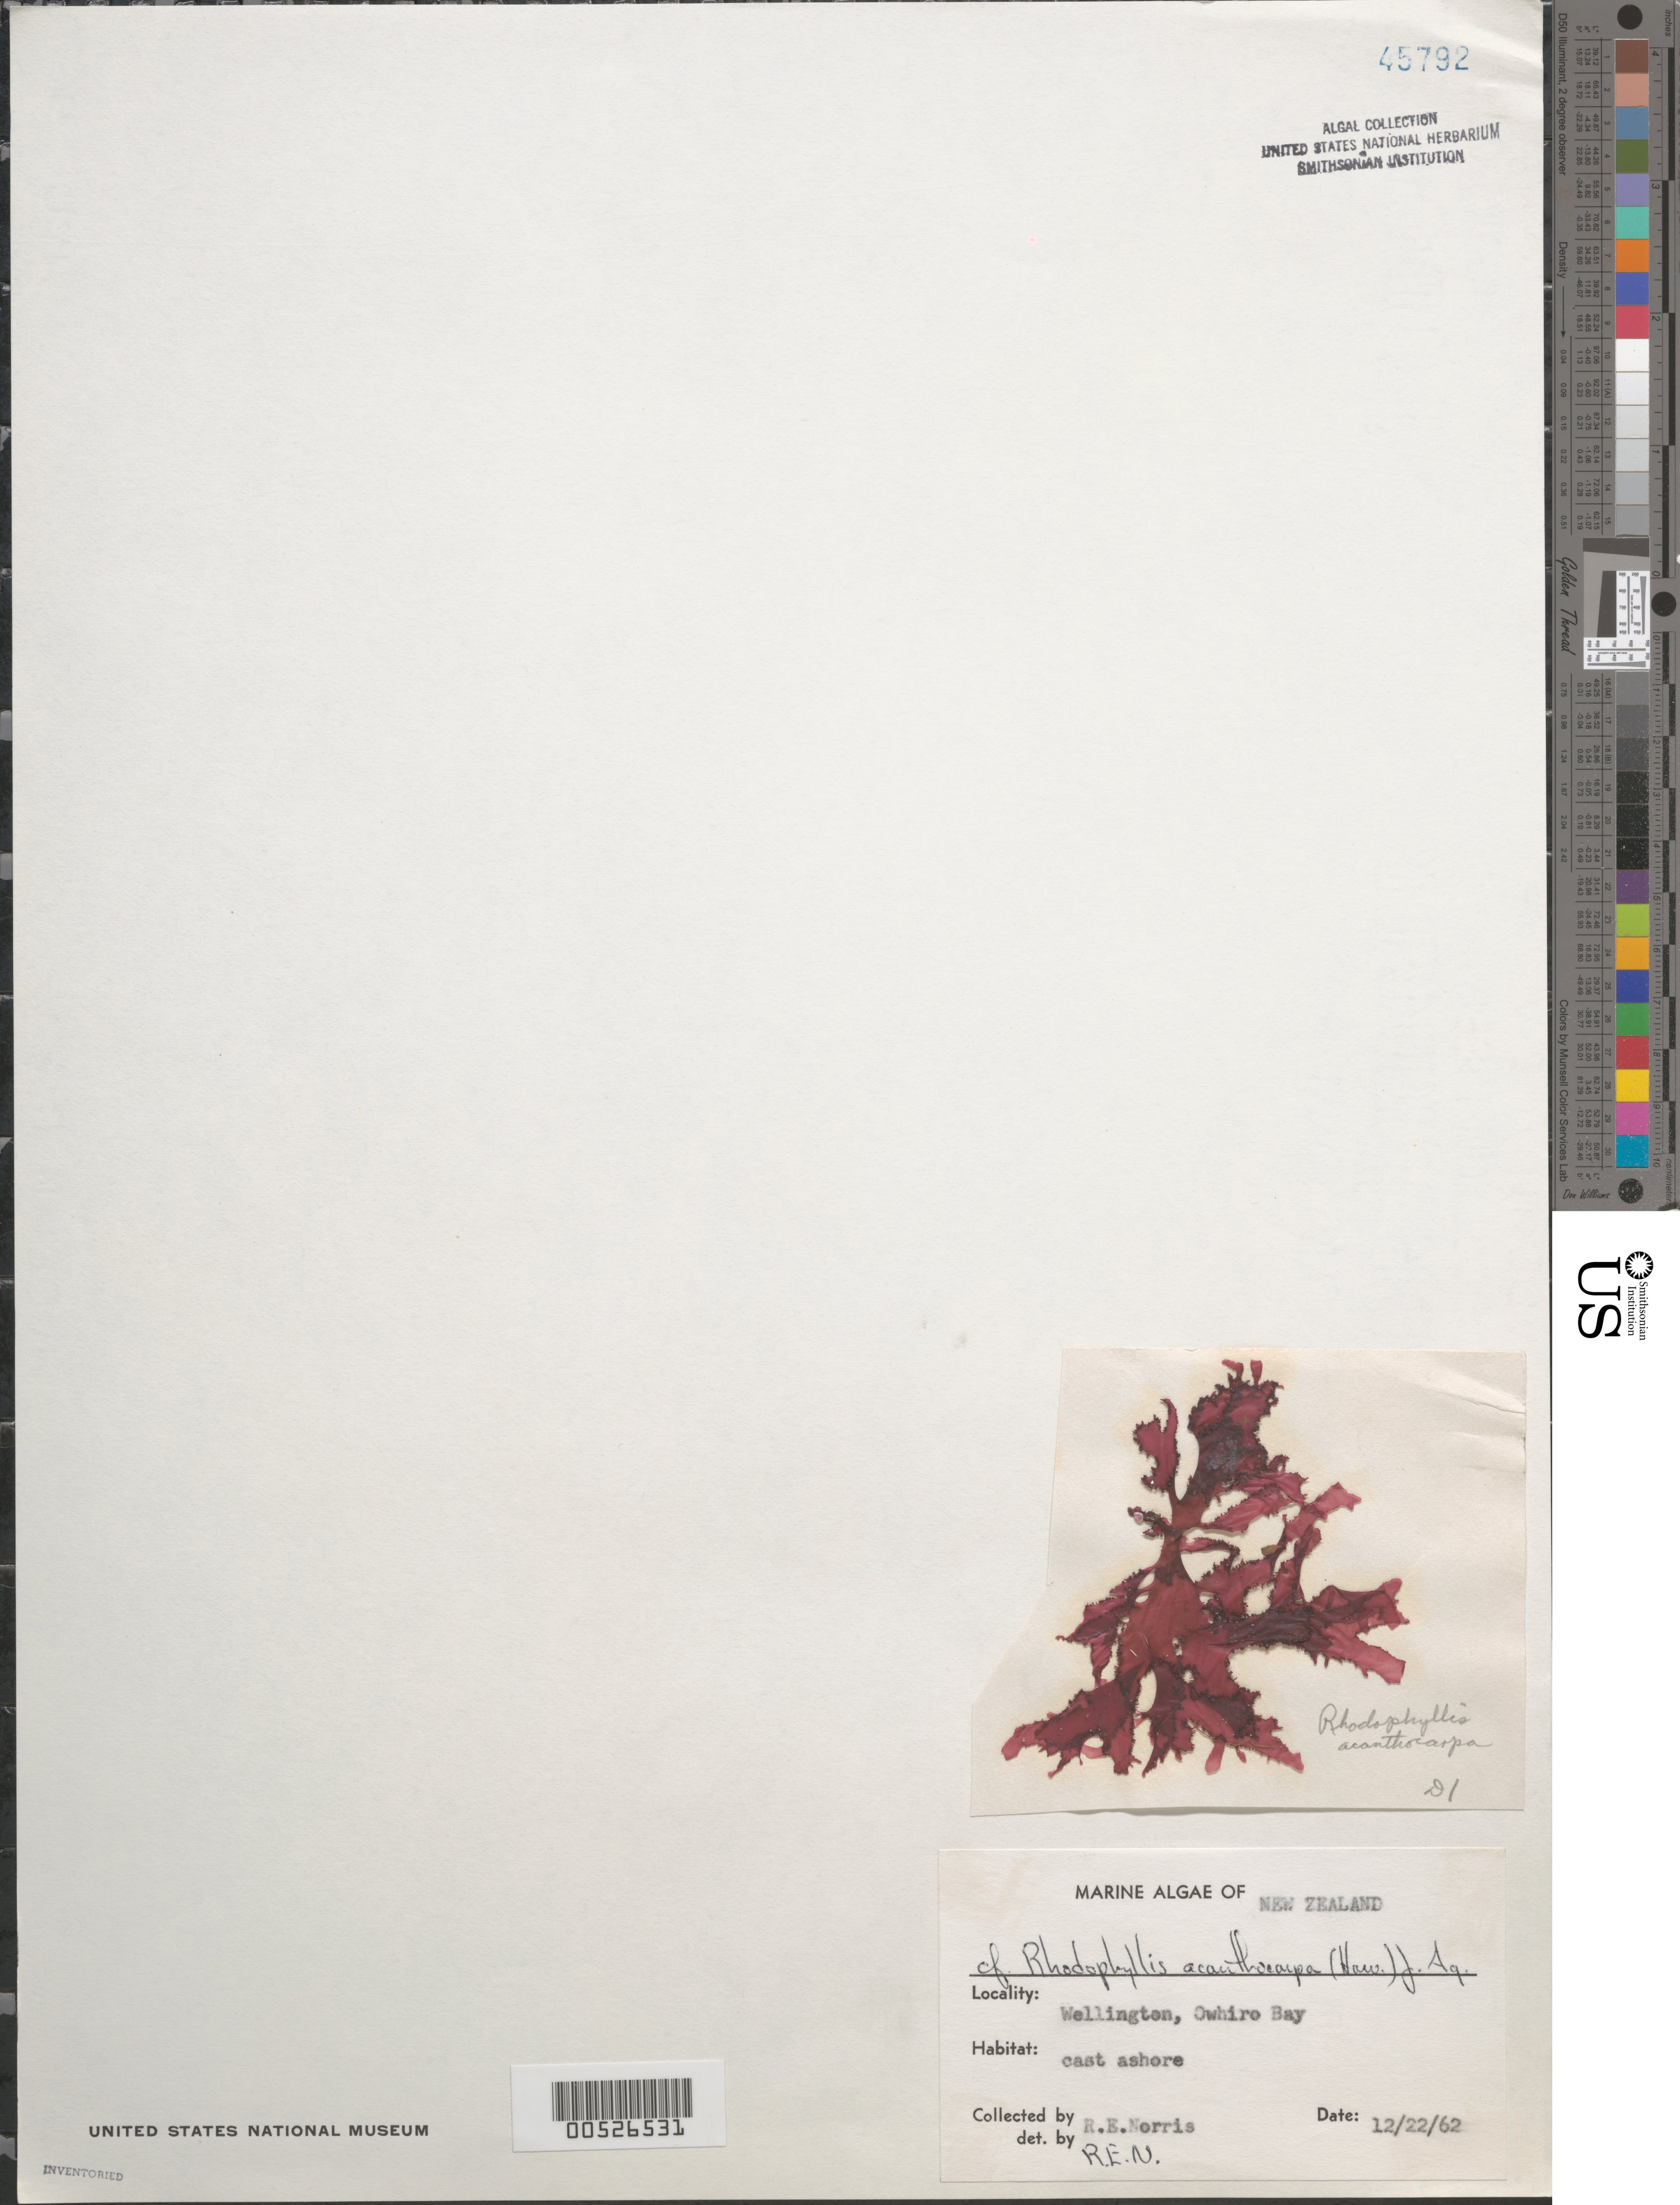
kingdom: Plantae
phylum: Rhodophyta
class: Florideophyceae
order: Gigartinales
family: Cystocloniaceae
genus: Rhodophyllis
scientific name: Rhodophyllis centrocarpa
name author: (Montagne) M.J. Wynne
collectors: R. E. Norris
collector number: D1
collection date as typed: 22 Dec 1962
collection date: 1962-12-22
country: New Zealand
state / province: Wellington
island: North Island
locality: Wellington, Owhiro Bay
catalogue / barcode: US 45792